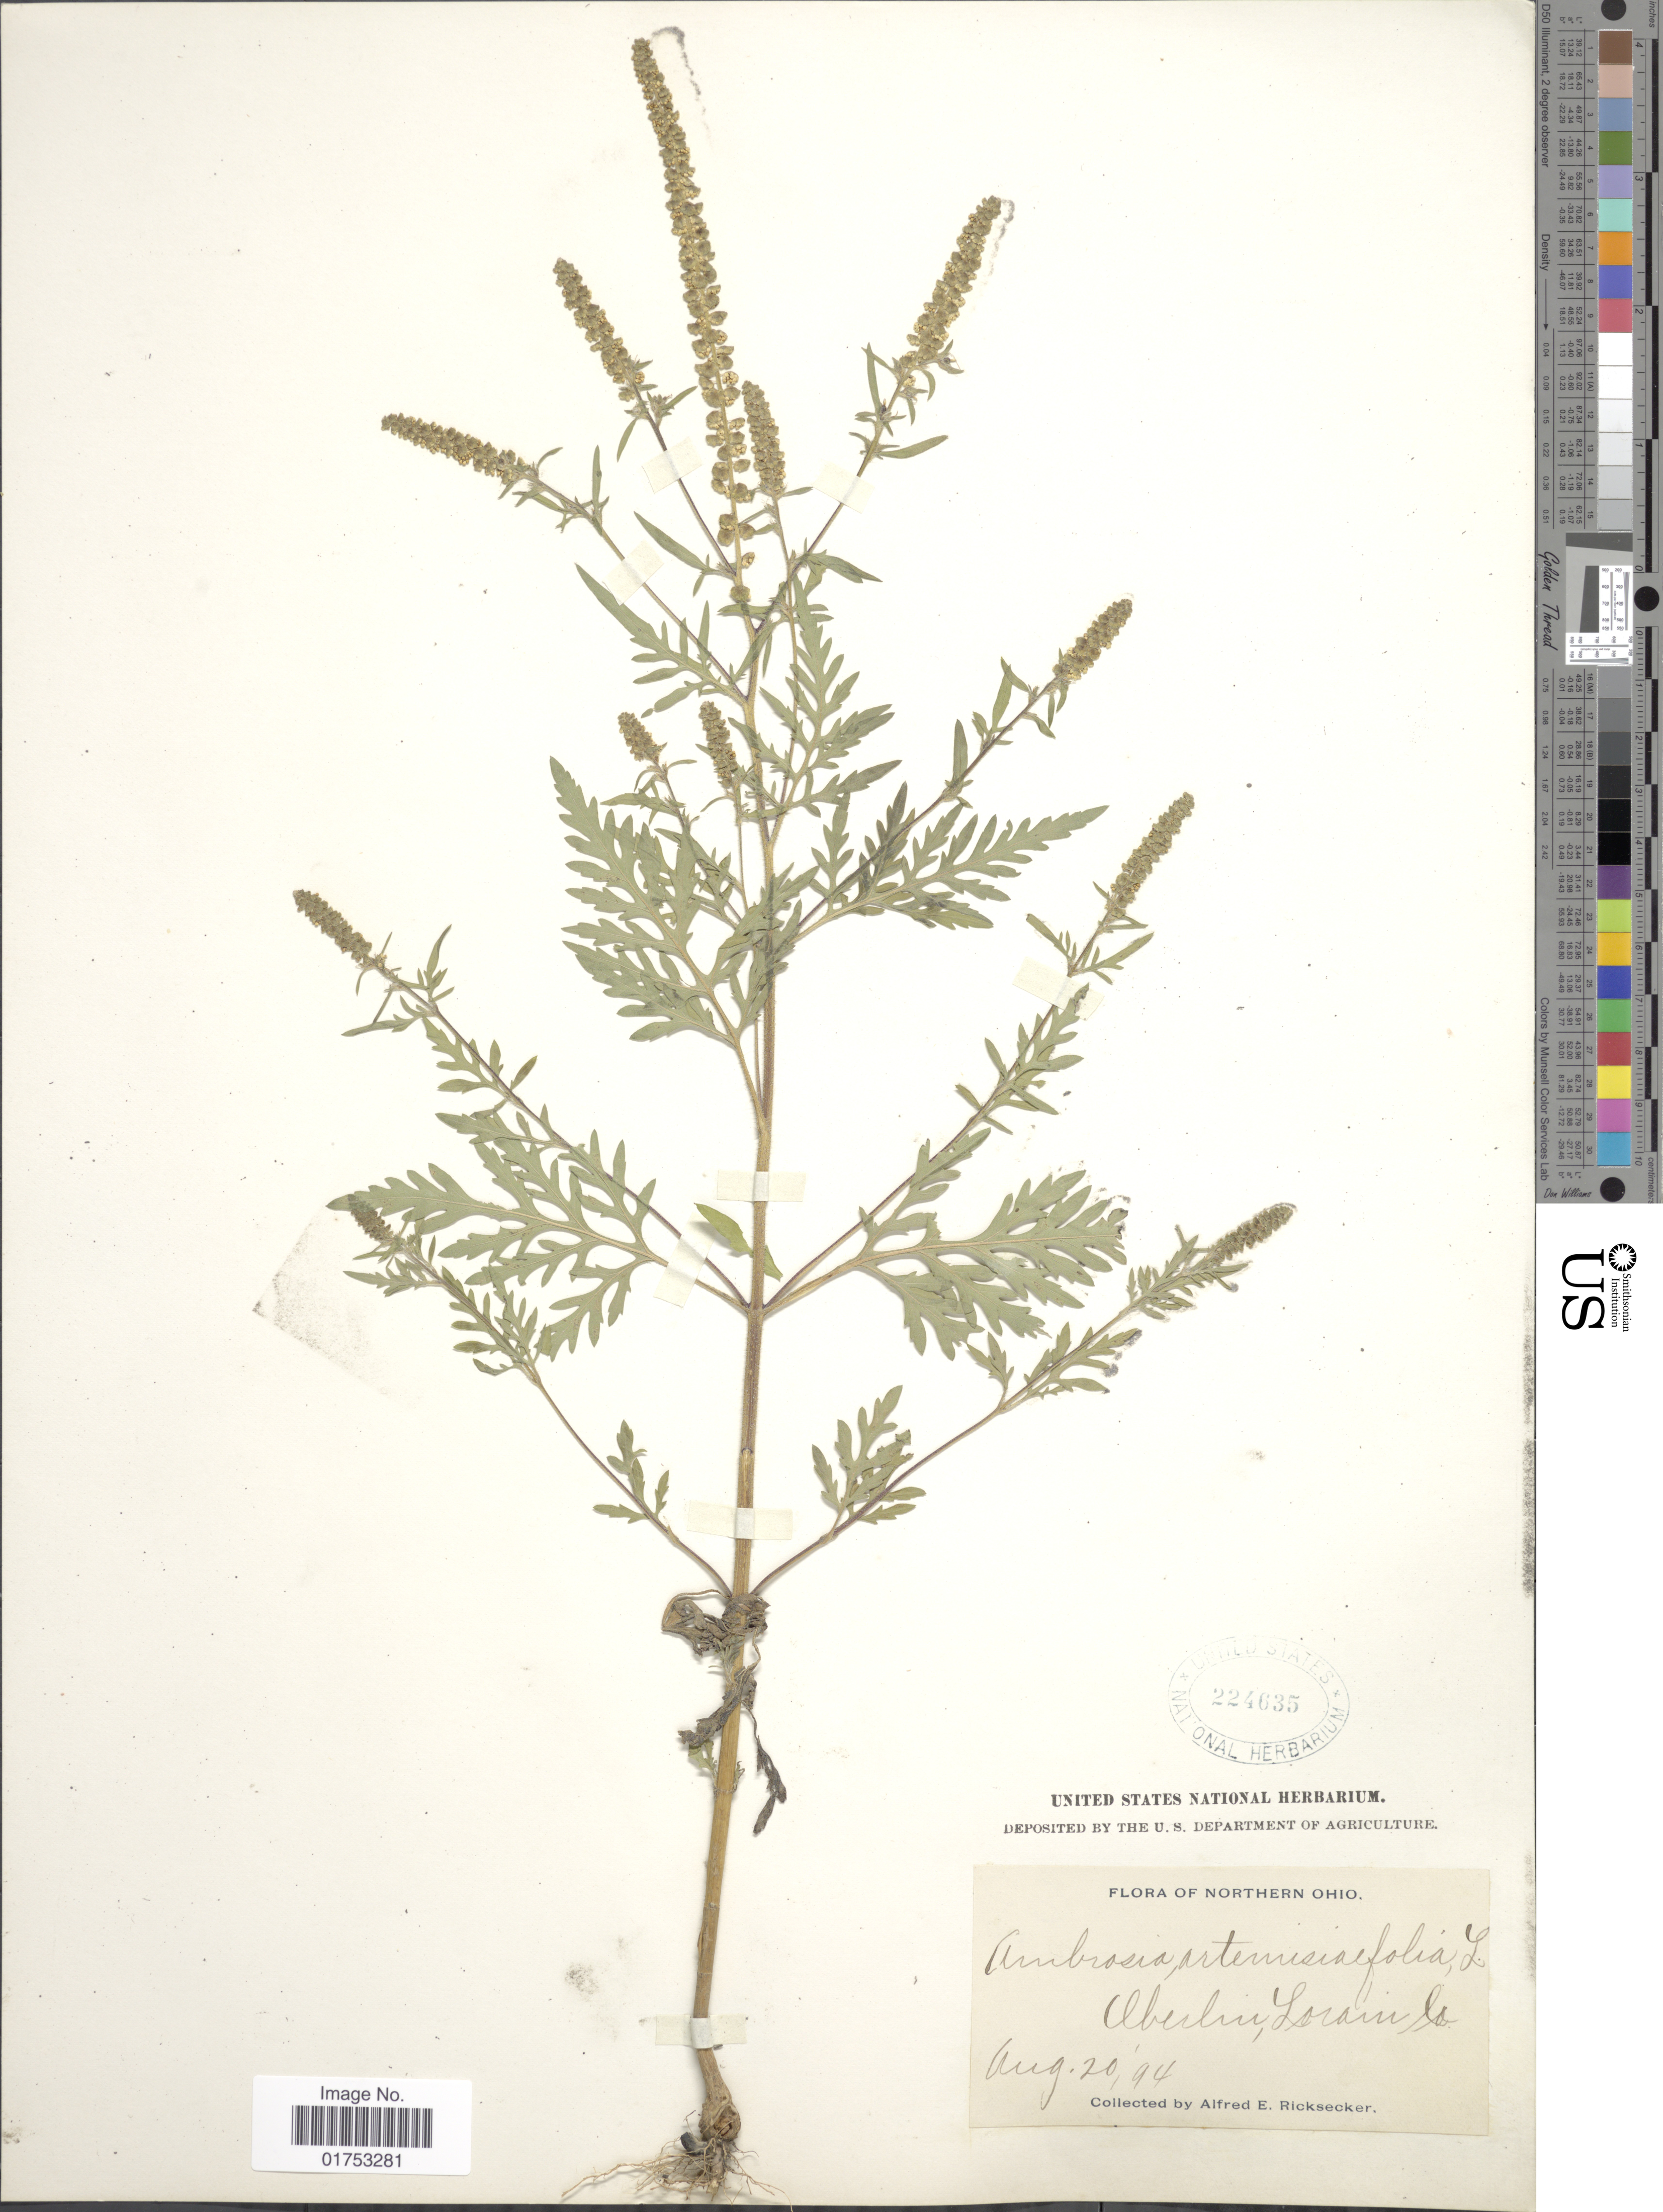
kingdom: Plantae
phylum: Tracheophyta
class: Magnoliopsida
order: Asterales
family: Asteraceae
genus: Ambrosia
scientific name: Ambrosia artemisiifolia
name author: L.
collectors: A. E. Ricksecker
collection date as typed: Transcribed d/m/y: 20/8/94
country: United States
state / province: Ohio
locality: Northern Ohio, Oberlin, Lorain Co.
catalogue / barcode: US 224635